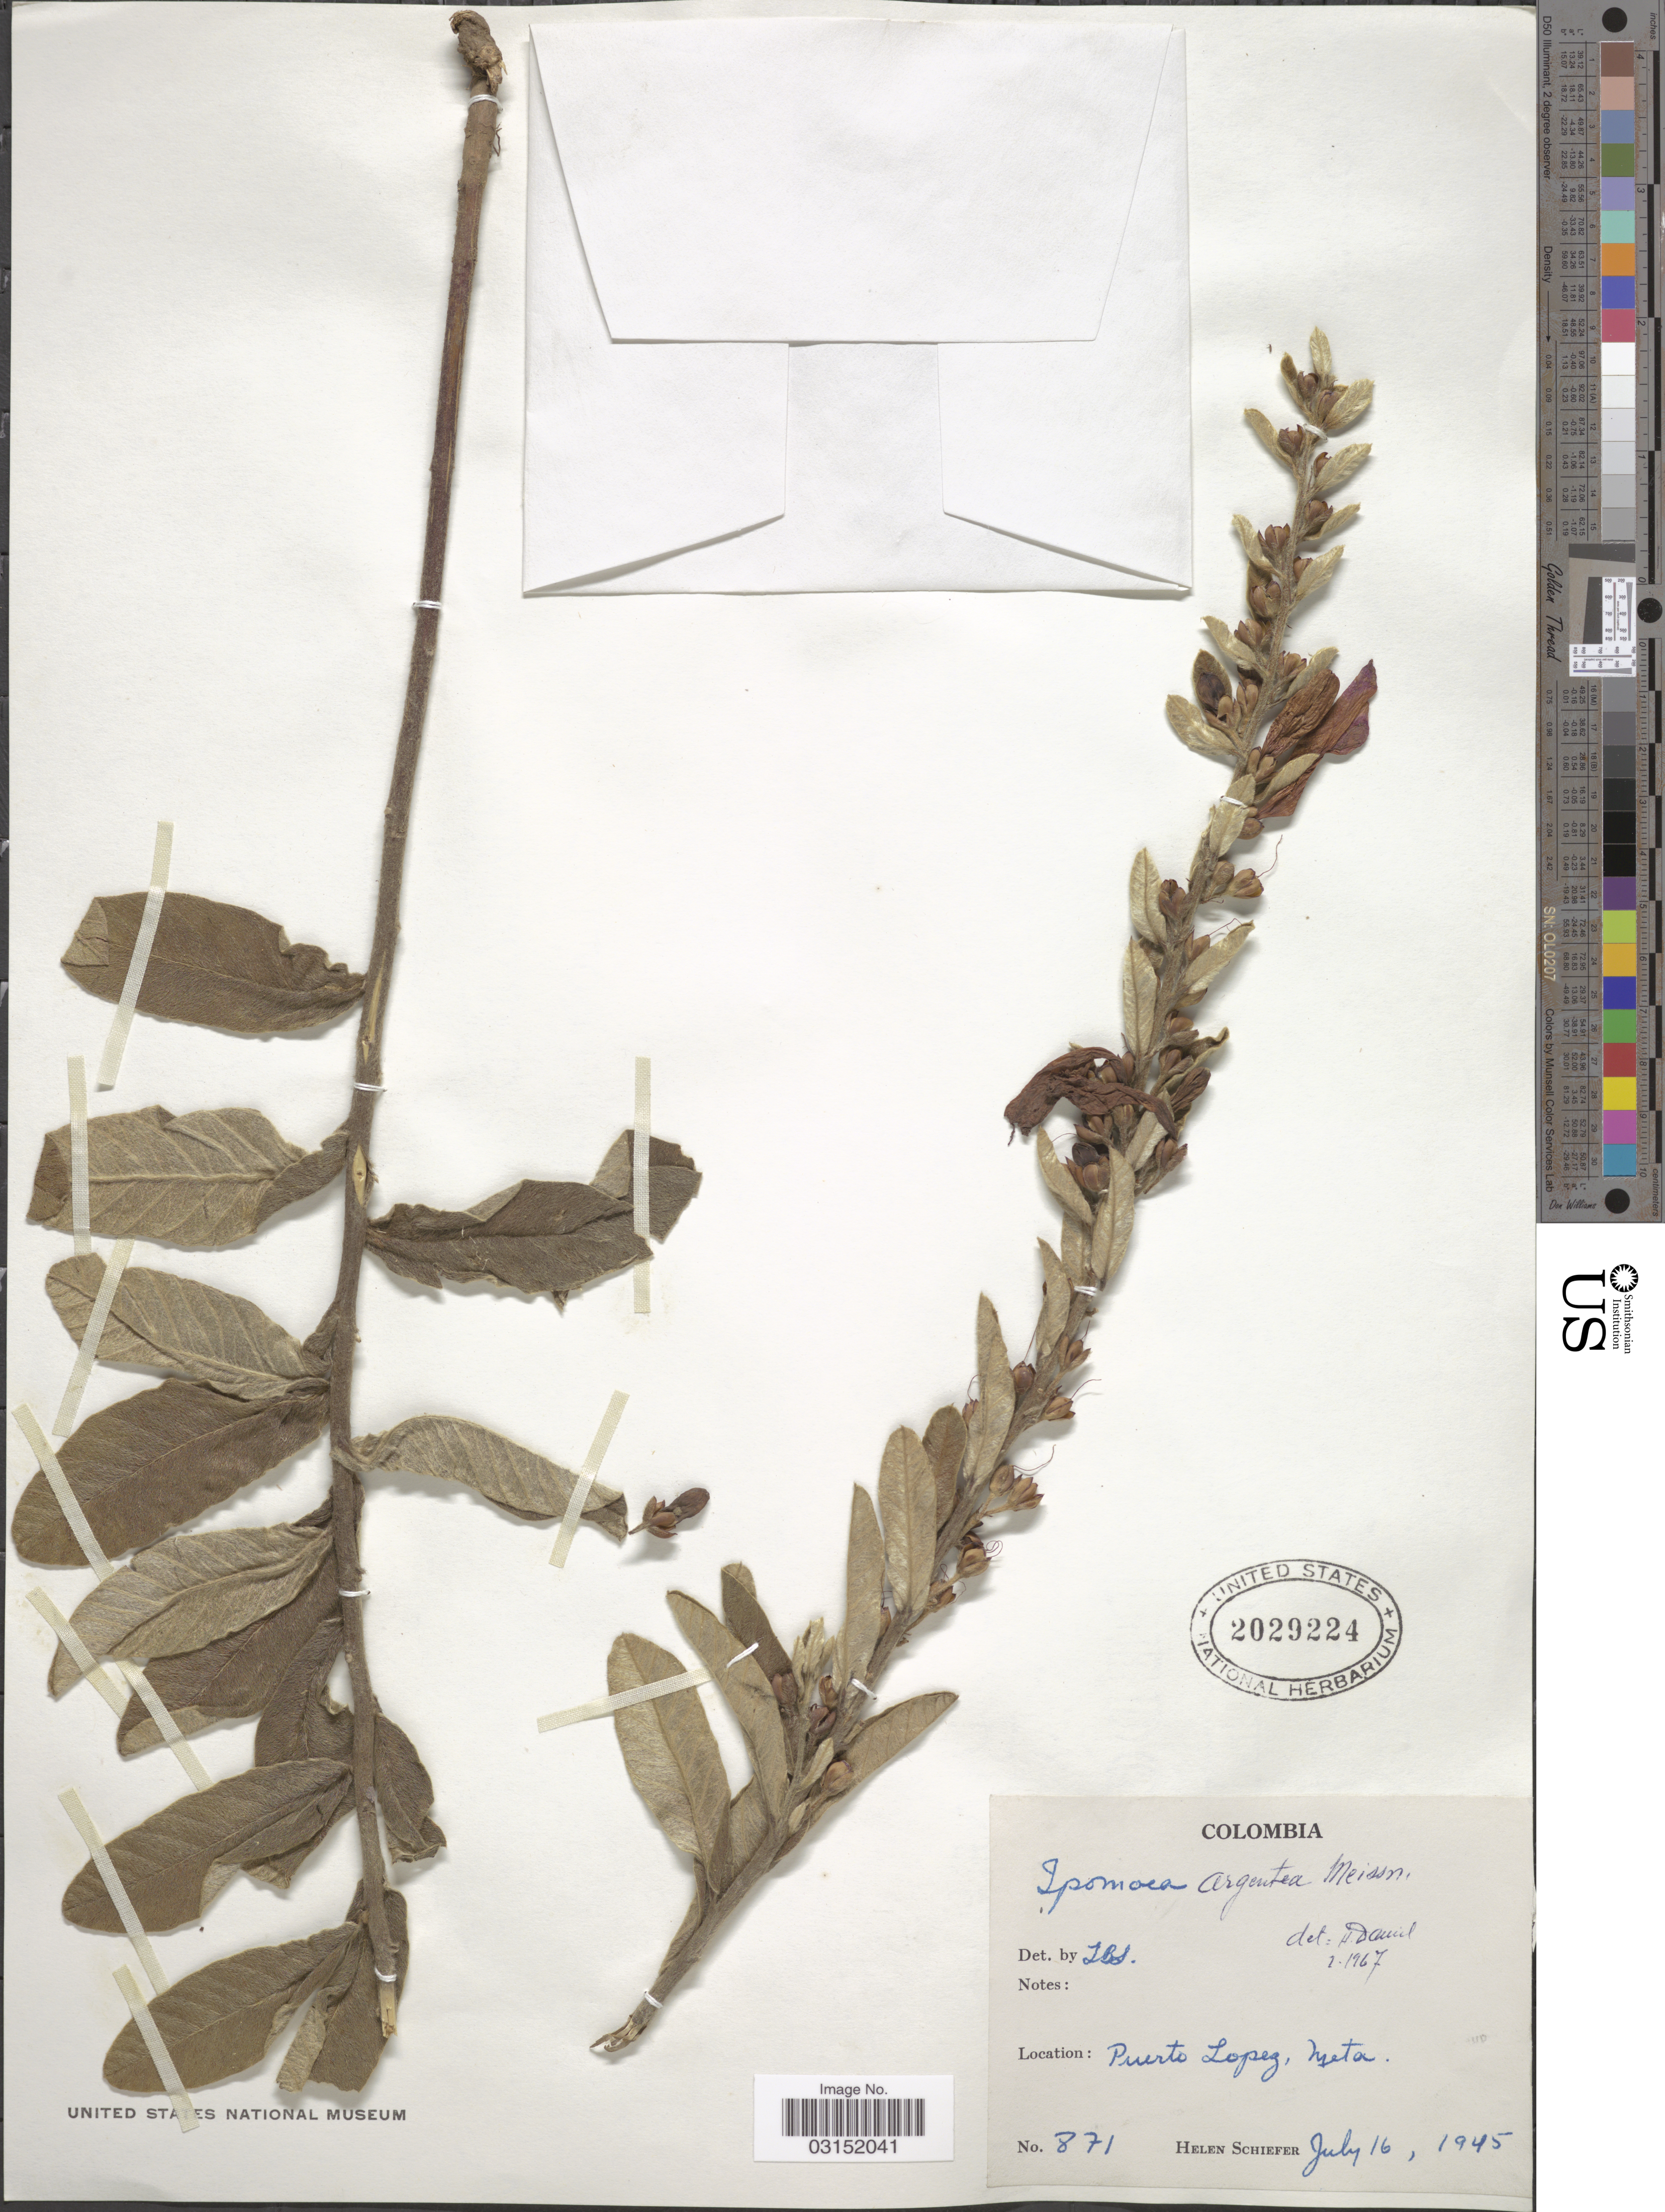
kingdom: Plantae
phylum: Tracheophyta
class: Magnoliopsida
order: Solanales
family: Convolvulaceae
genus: Ipomoea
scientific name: Ipomoea argentea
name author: Meisn.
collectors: H. Schiefer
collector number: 871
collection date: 1945-07-16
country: Colombia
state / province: Meta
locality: Puerto Lopez, Meta.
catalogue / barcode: US 2029224